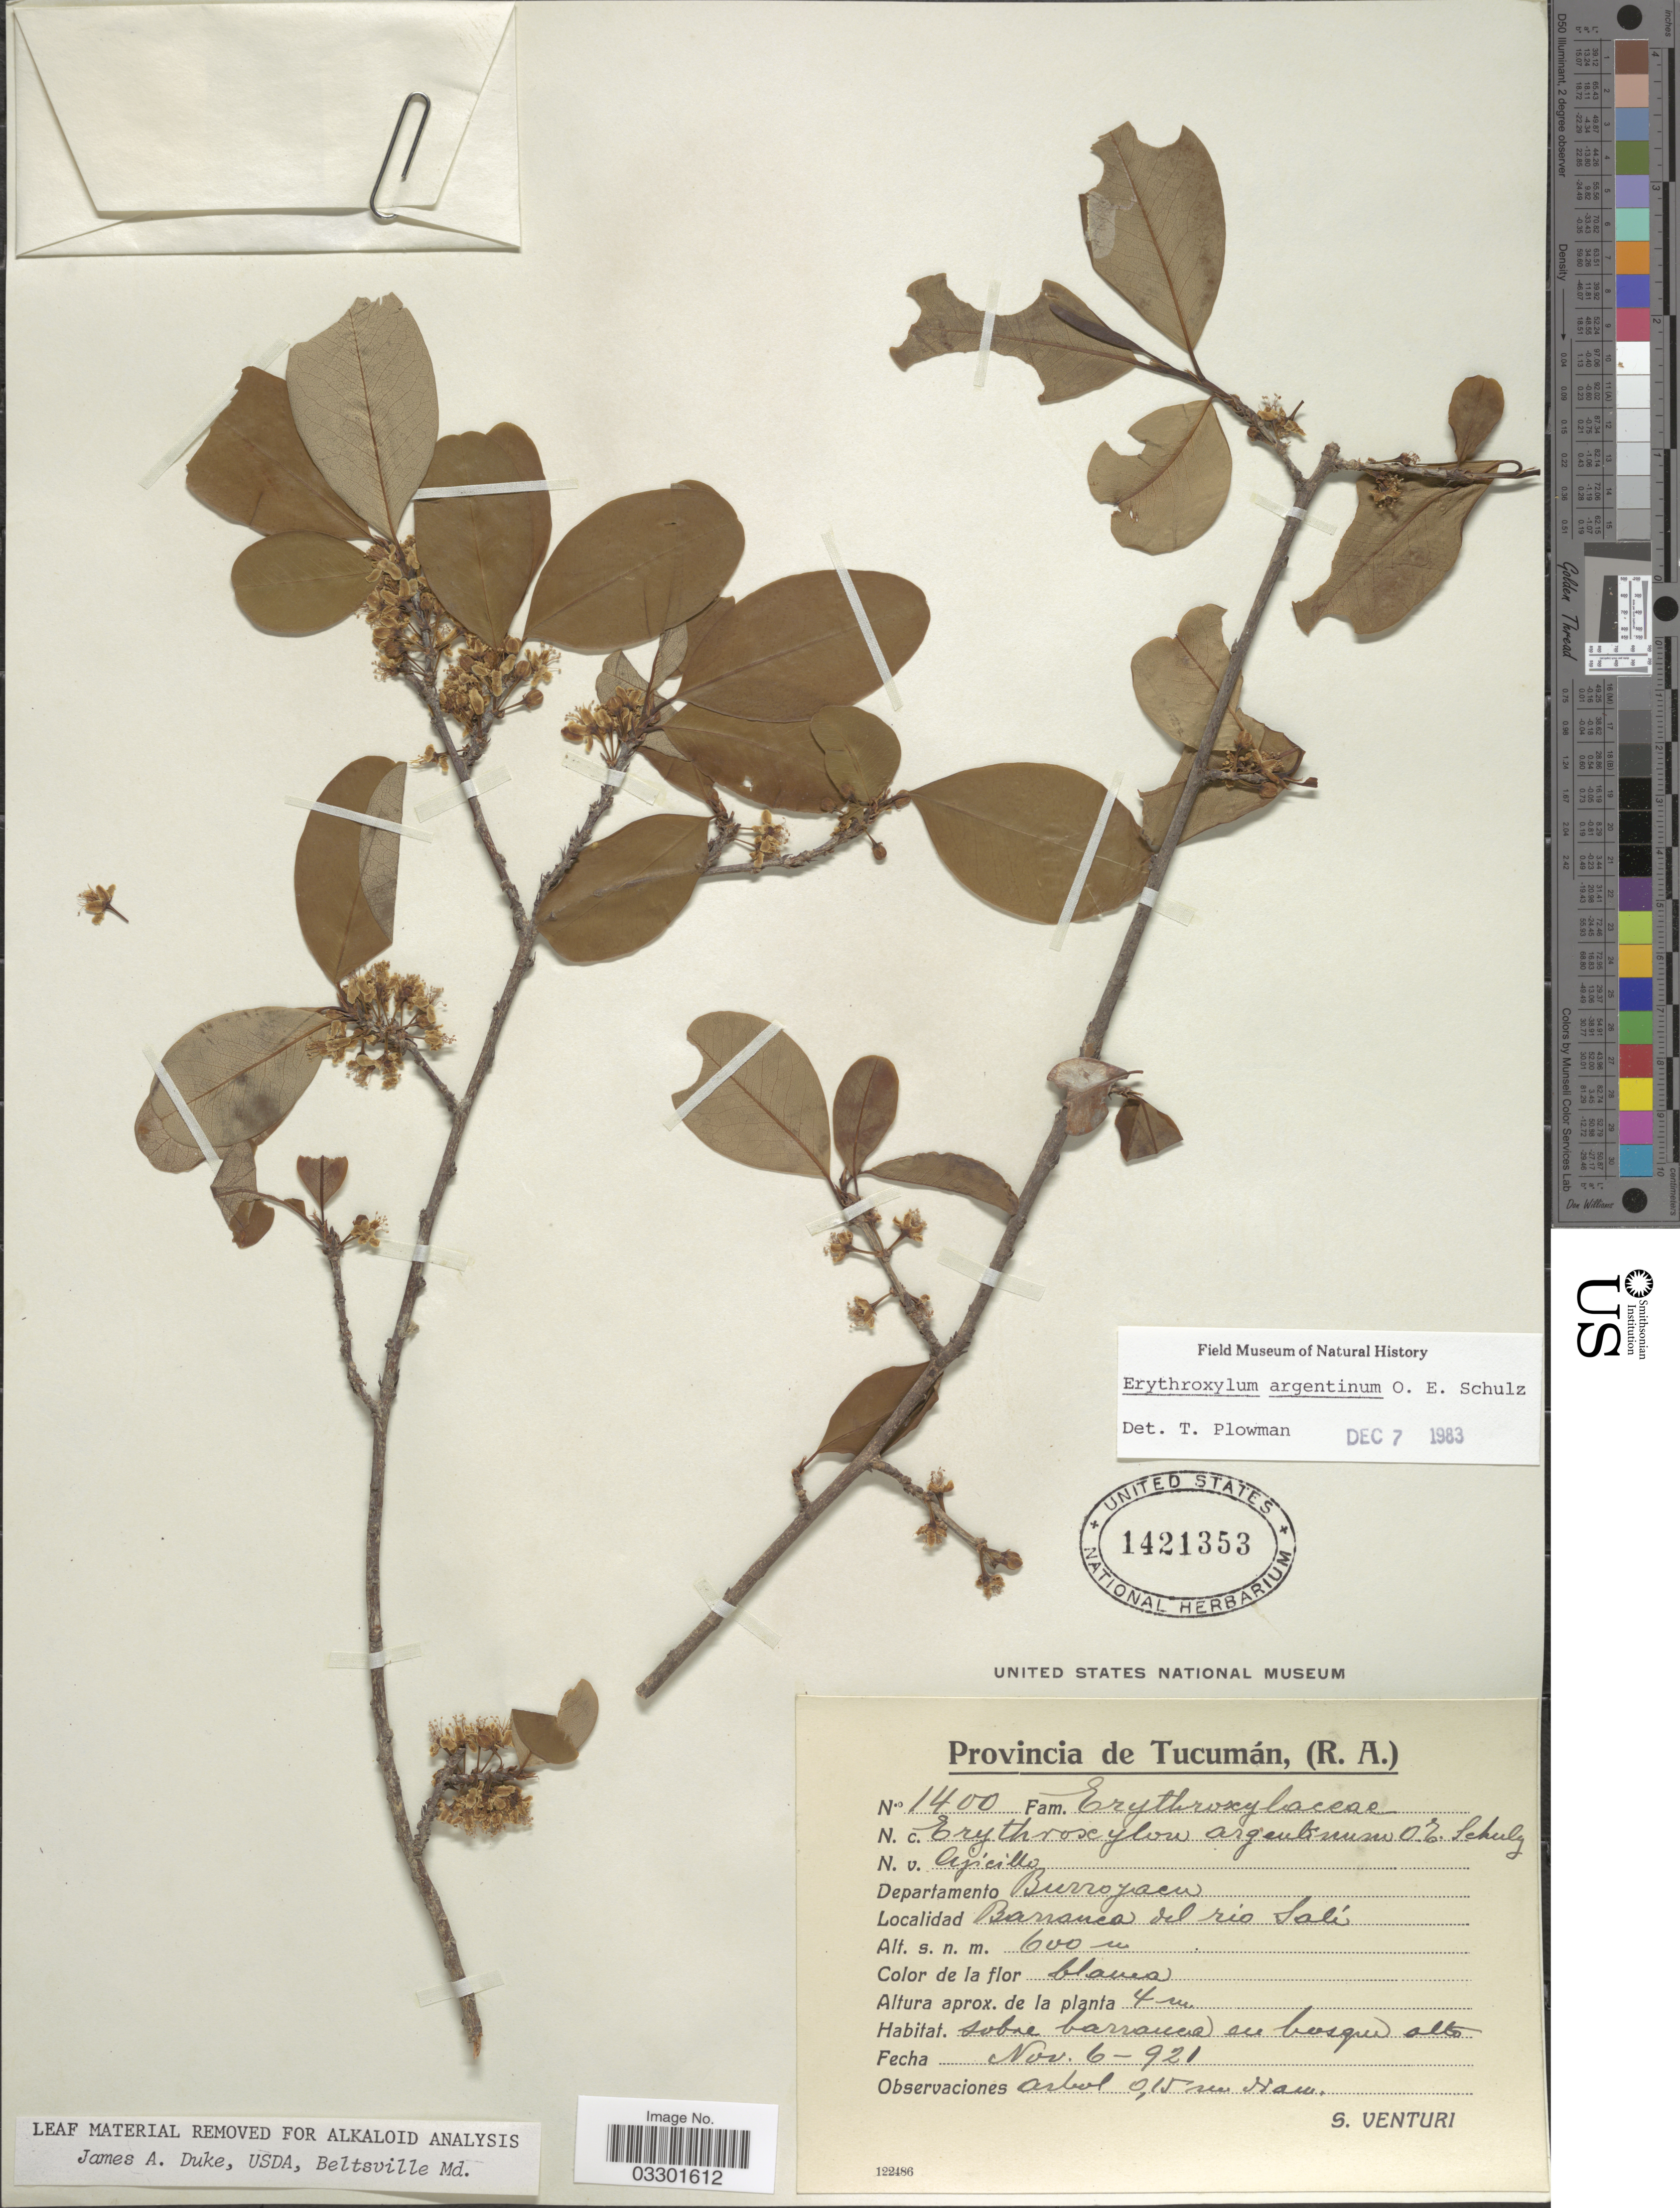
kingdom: Plantae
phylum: Tracheophyta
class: Magnoliopsida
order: Malpighiales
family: Erythroxylaceae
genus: Erythroxylum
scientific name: Erythroxylum argentinum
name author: O.E. Schulz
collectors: S. Venturi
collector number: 1400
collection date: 1921-11-06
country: Argentina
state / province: Tucuman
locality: Departamento Burroyacu. Barranca del rio Salí.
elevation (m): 600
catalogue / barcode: US 1421353